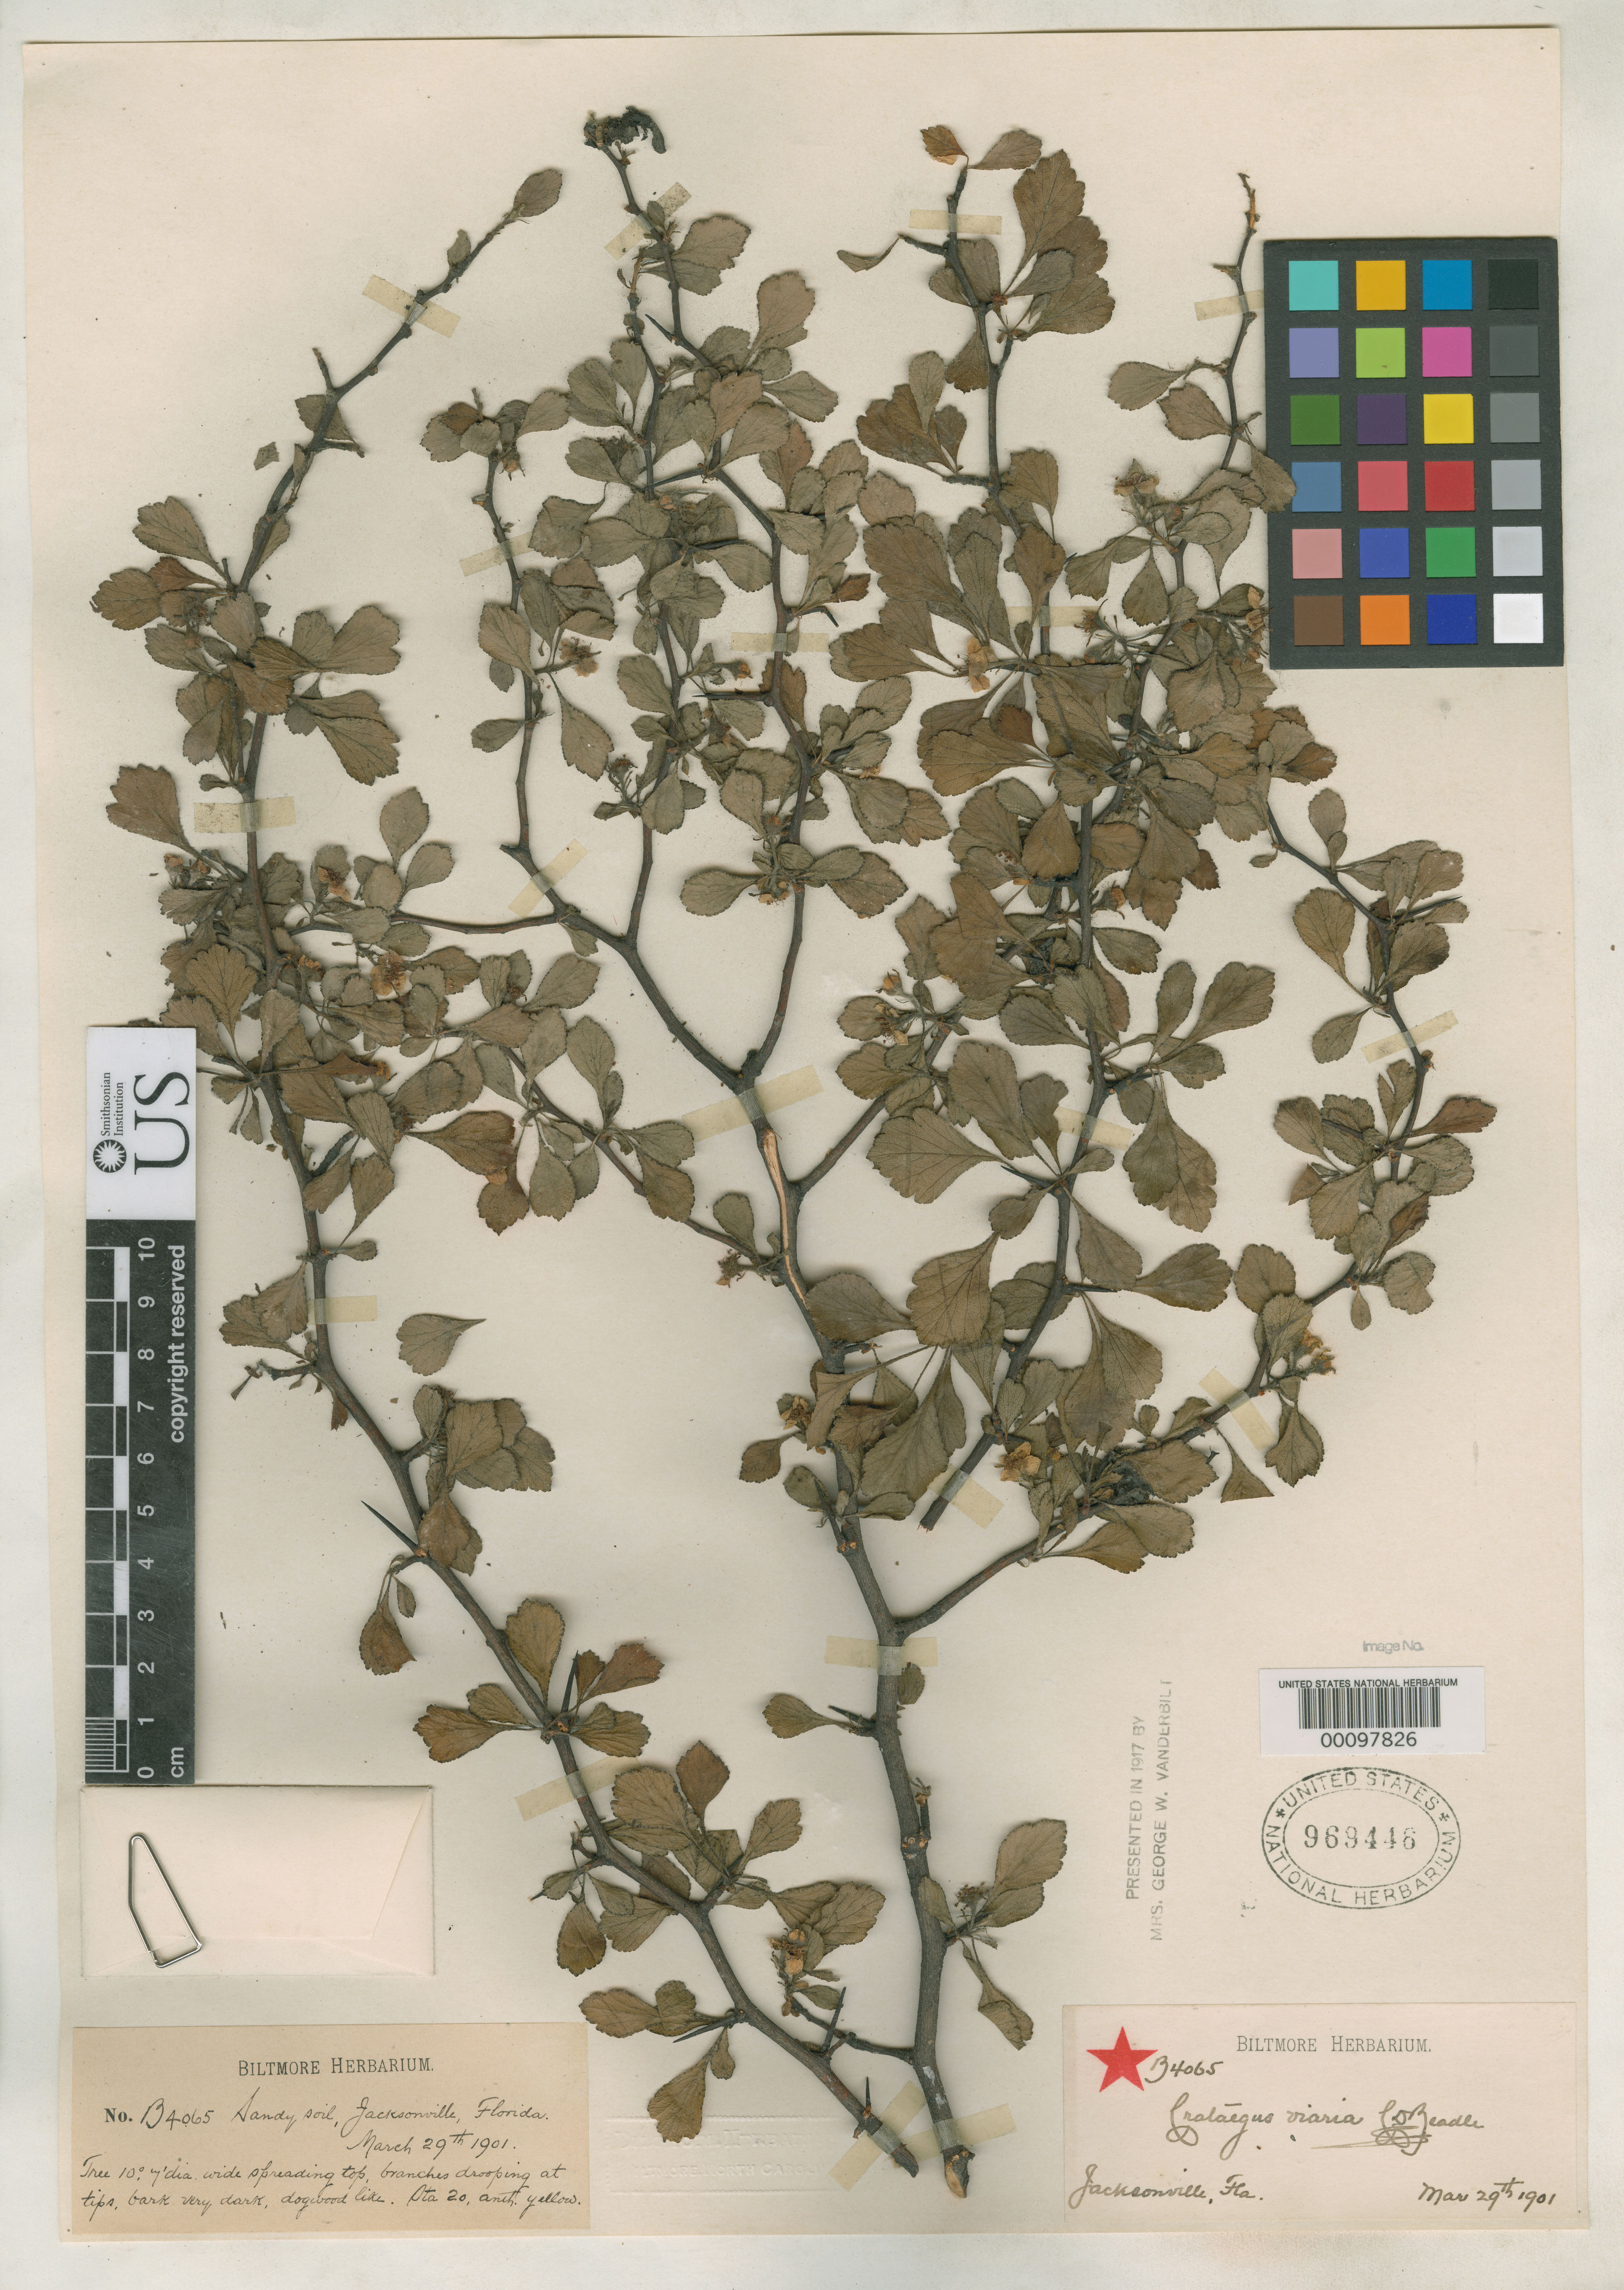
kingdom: Plantae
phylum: Tracheophyta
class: Magnoliopsida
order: Rosales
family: Rosaceae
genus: Crataegus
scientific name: Crataegus viaria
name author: Beadle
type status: Syntype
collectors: ex herb. Biltmore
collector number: B 4065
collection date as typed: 15 Aug 1901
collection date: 1901-08-15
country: United States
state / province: Florida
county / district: Duval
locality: Jacksonville.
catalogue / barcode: US 969446